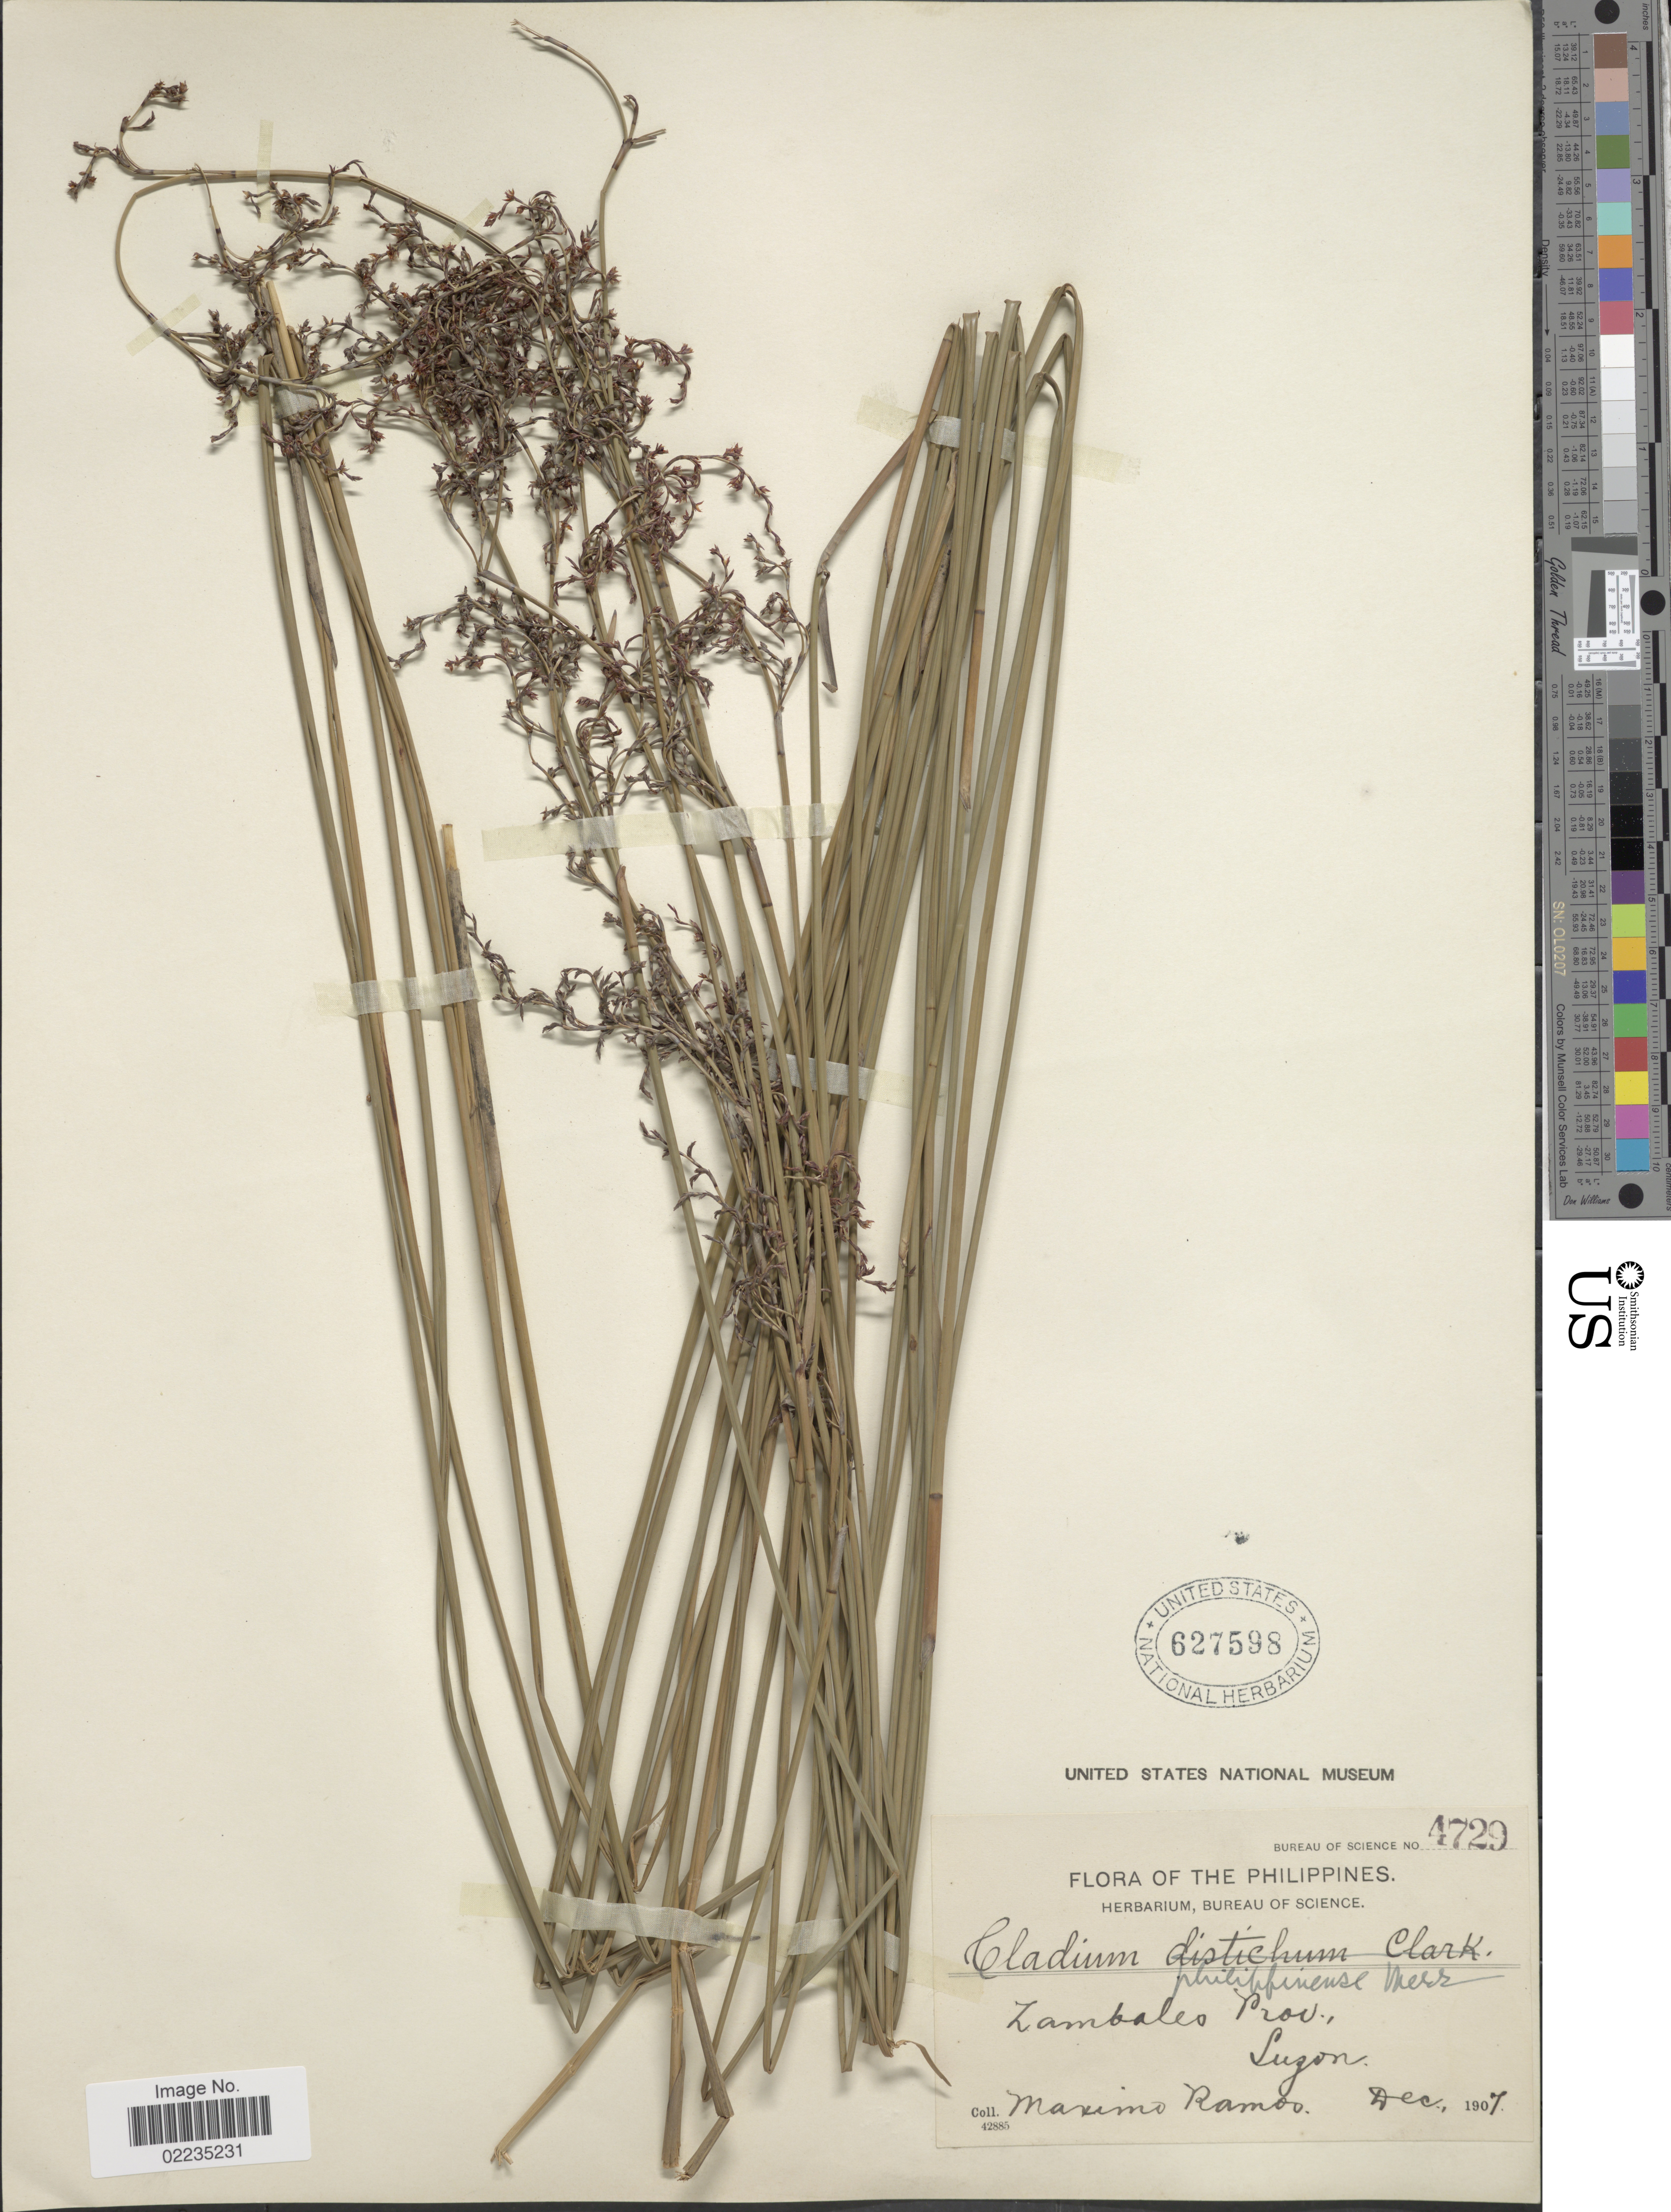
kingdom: Plantae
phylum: Tracheophyta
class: Liliopsida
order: Poales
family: Cyperaceae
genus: Machaerina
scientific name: Machaerina disticha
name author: (C.B. Clarke) T. Koyama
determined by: Strong, Mark T., (BOT), Smithsonian Institution - National Museum of Natural History (UNITED STATES)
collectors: M. Ramos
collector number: Bureau of Science 4729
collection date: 1907-12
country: Philippines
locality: Zambales Prov., Luzon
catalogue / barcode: US 627598